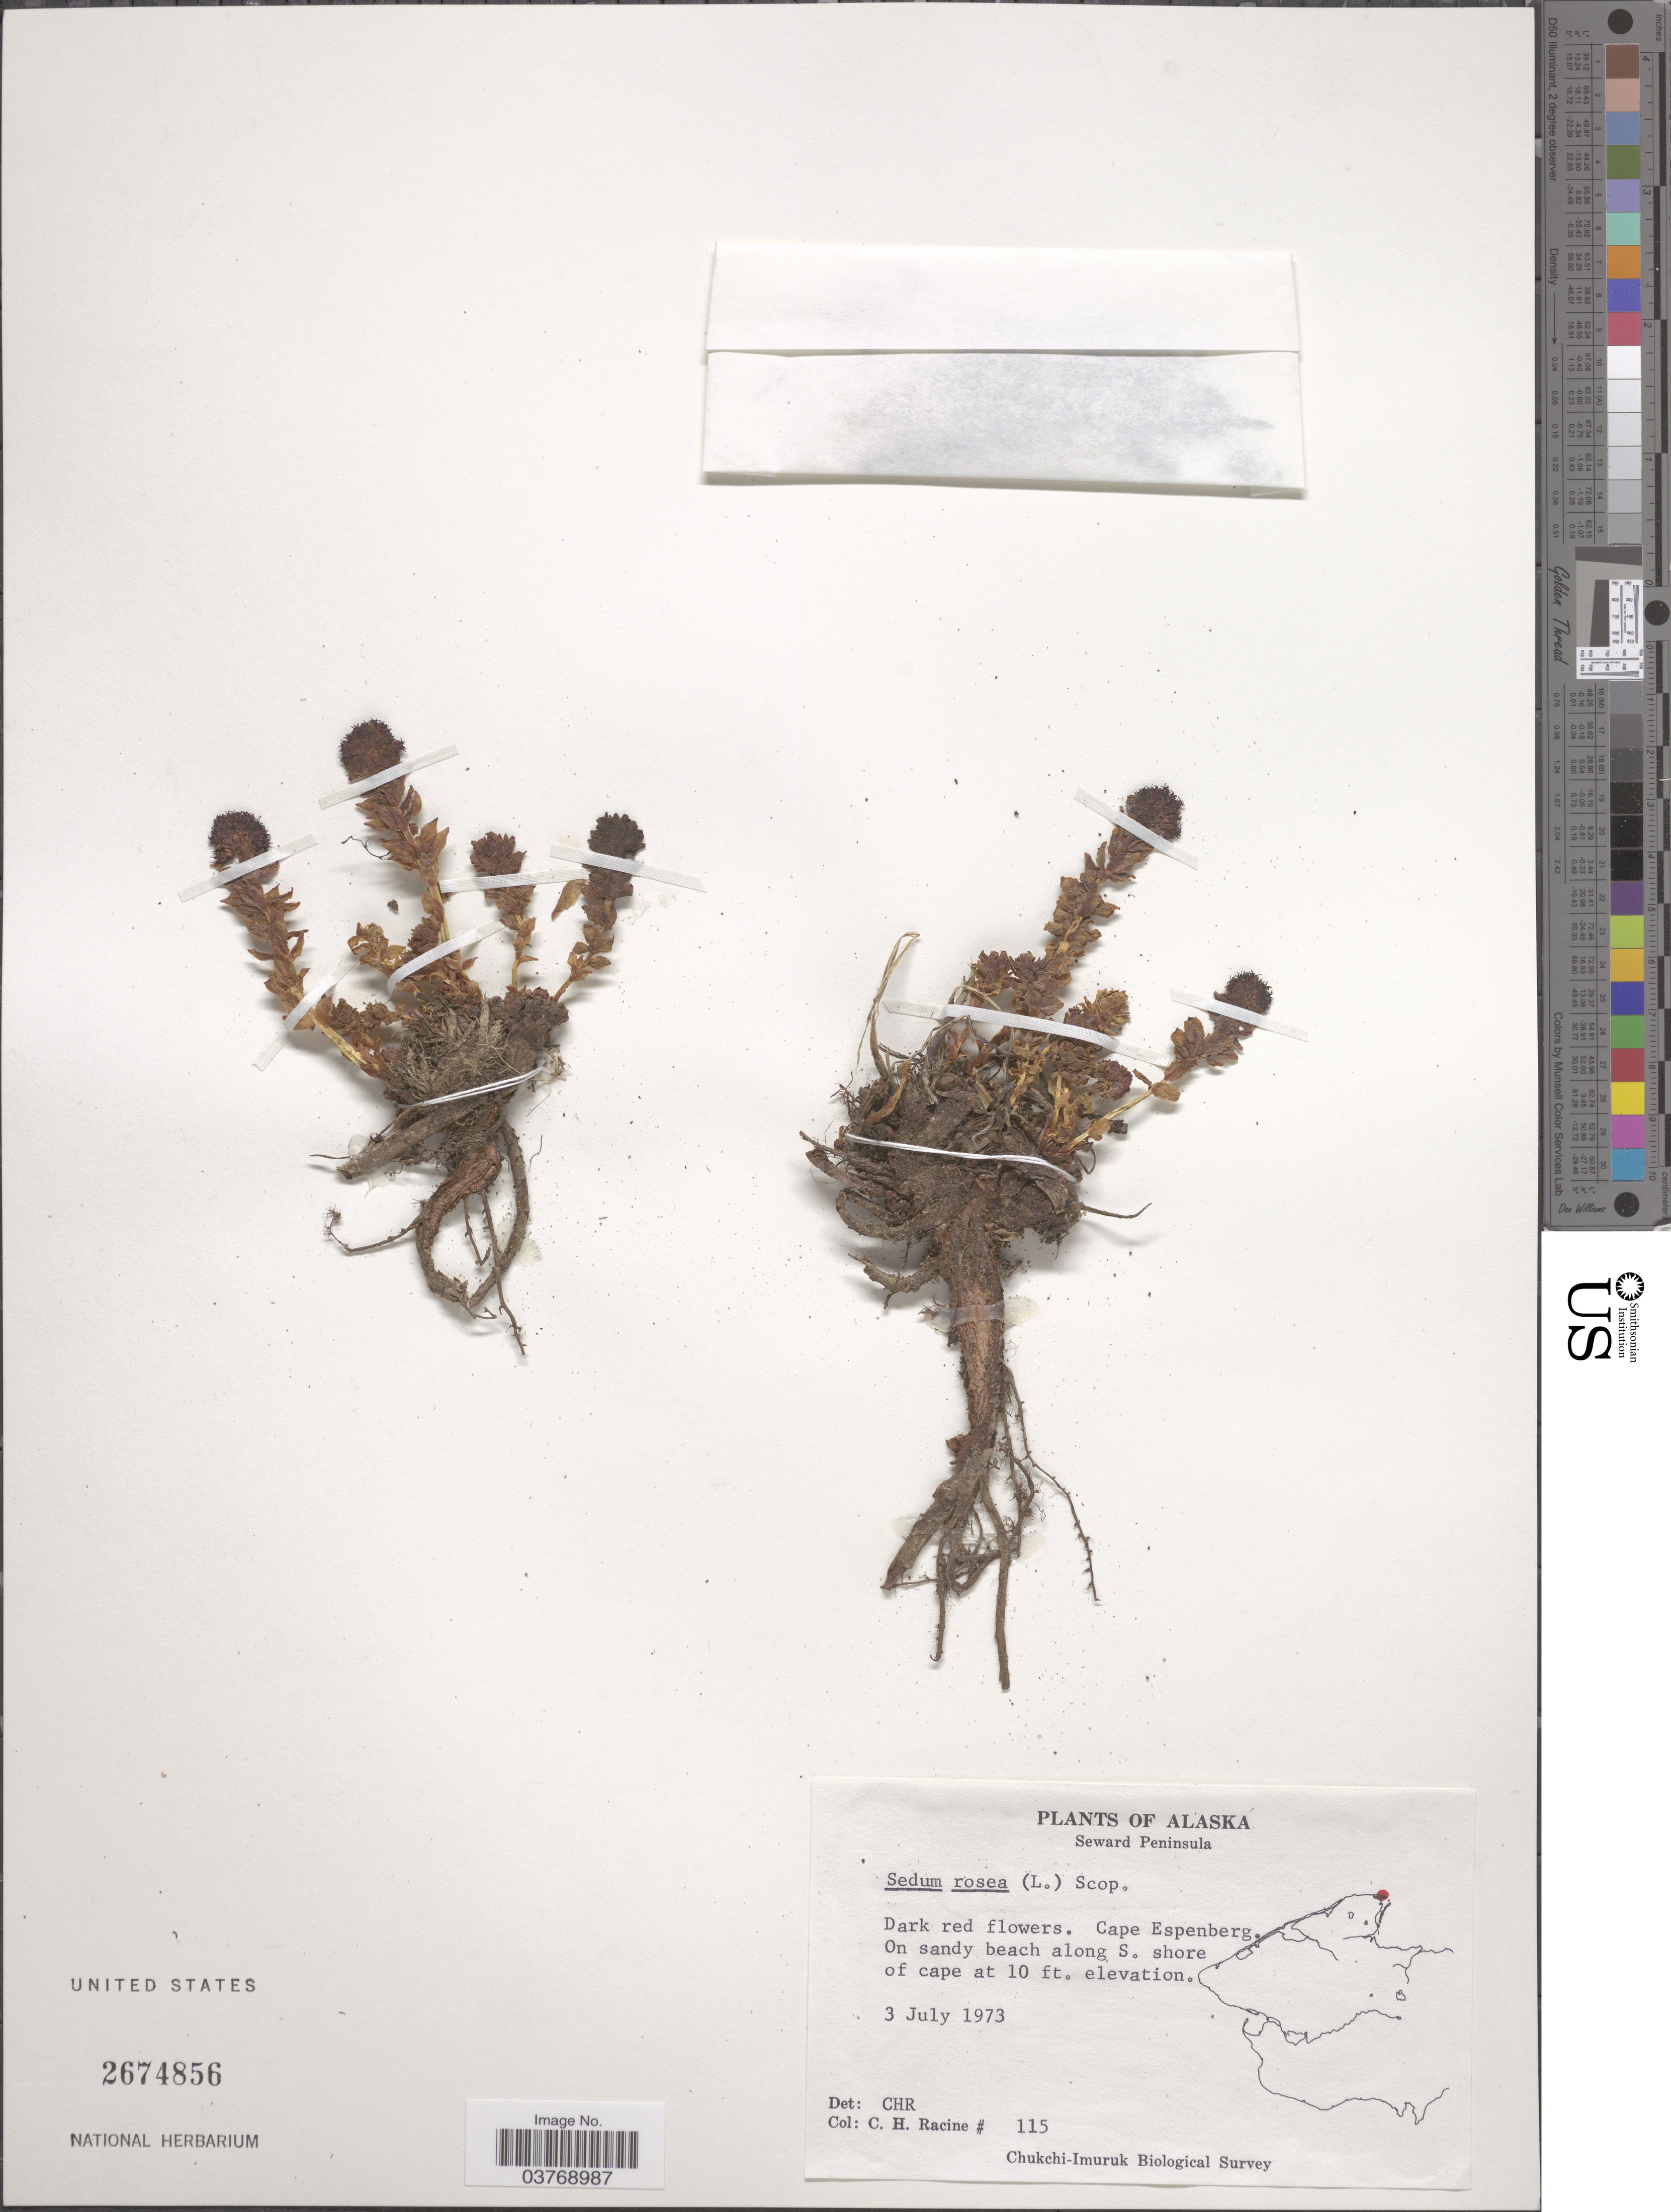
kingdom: Plantae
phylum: Tracheophyta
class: Magnoliopsida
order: Saxifragales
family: Crassulaceae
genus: Rhodiola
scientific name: Rhodiola rosea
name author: L.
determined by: Strong, Mark T., (BOT), Smithsonian Institution - National Museum of Natural History (UNITED STATES)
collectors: C. Racine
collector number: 115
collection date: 1973-07-03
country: United States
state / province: Alaska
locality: Seward Peninsula. Cape Espenberg. On sandy beach along S. shore.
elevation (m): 3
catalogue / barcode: US 2674856